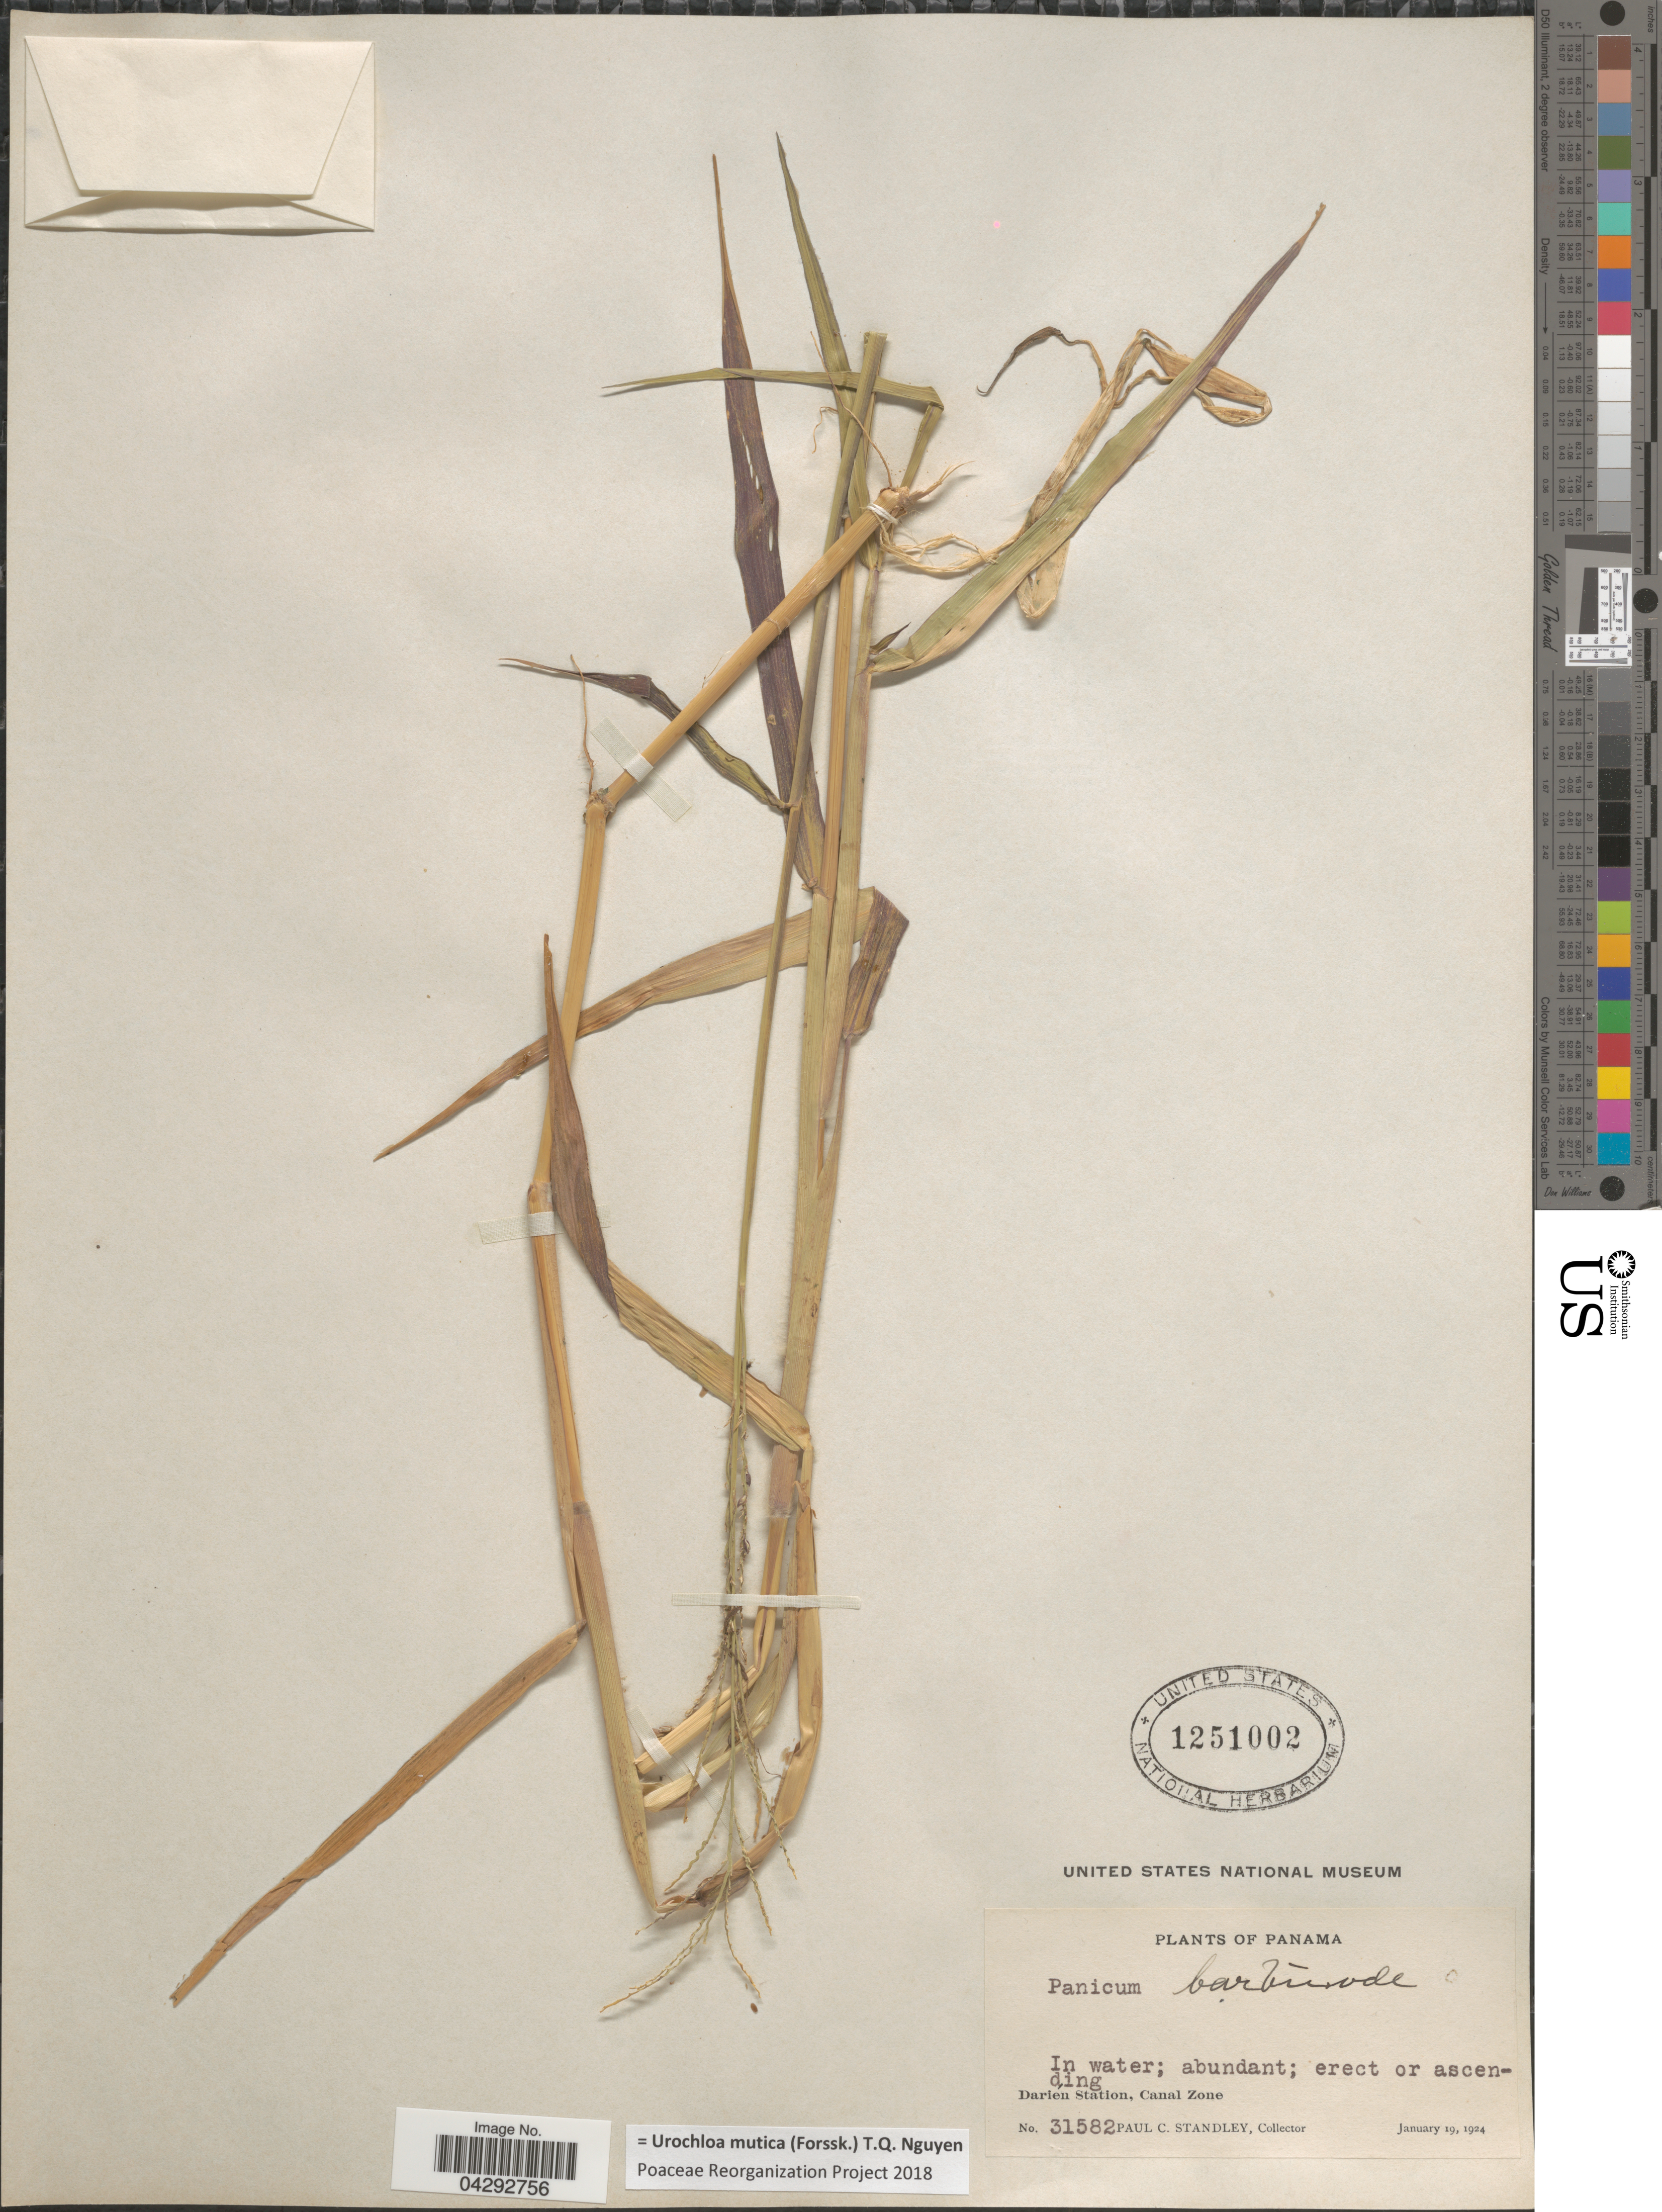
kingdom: Plantae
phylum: Tracheophyta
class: Liliopsida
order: Poales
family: Poaceae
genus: Urochloa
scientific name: Urochloa mutica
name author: (Forssk.) T.Q. Nguyen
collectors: P. C. Standley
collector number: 31582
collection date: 1924-01-19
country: Panama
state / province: Colón / Panamá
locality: Darien Station, Canal Zone.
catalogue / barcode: US 1251002